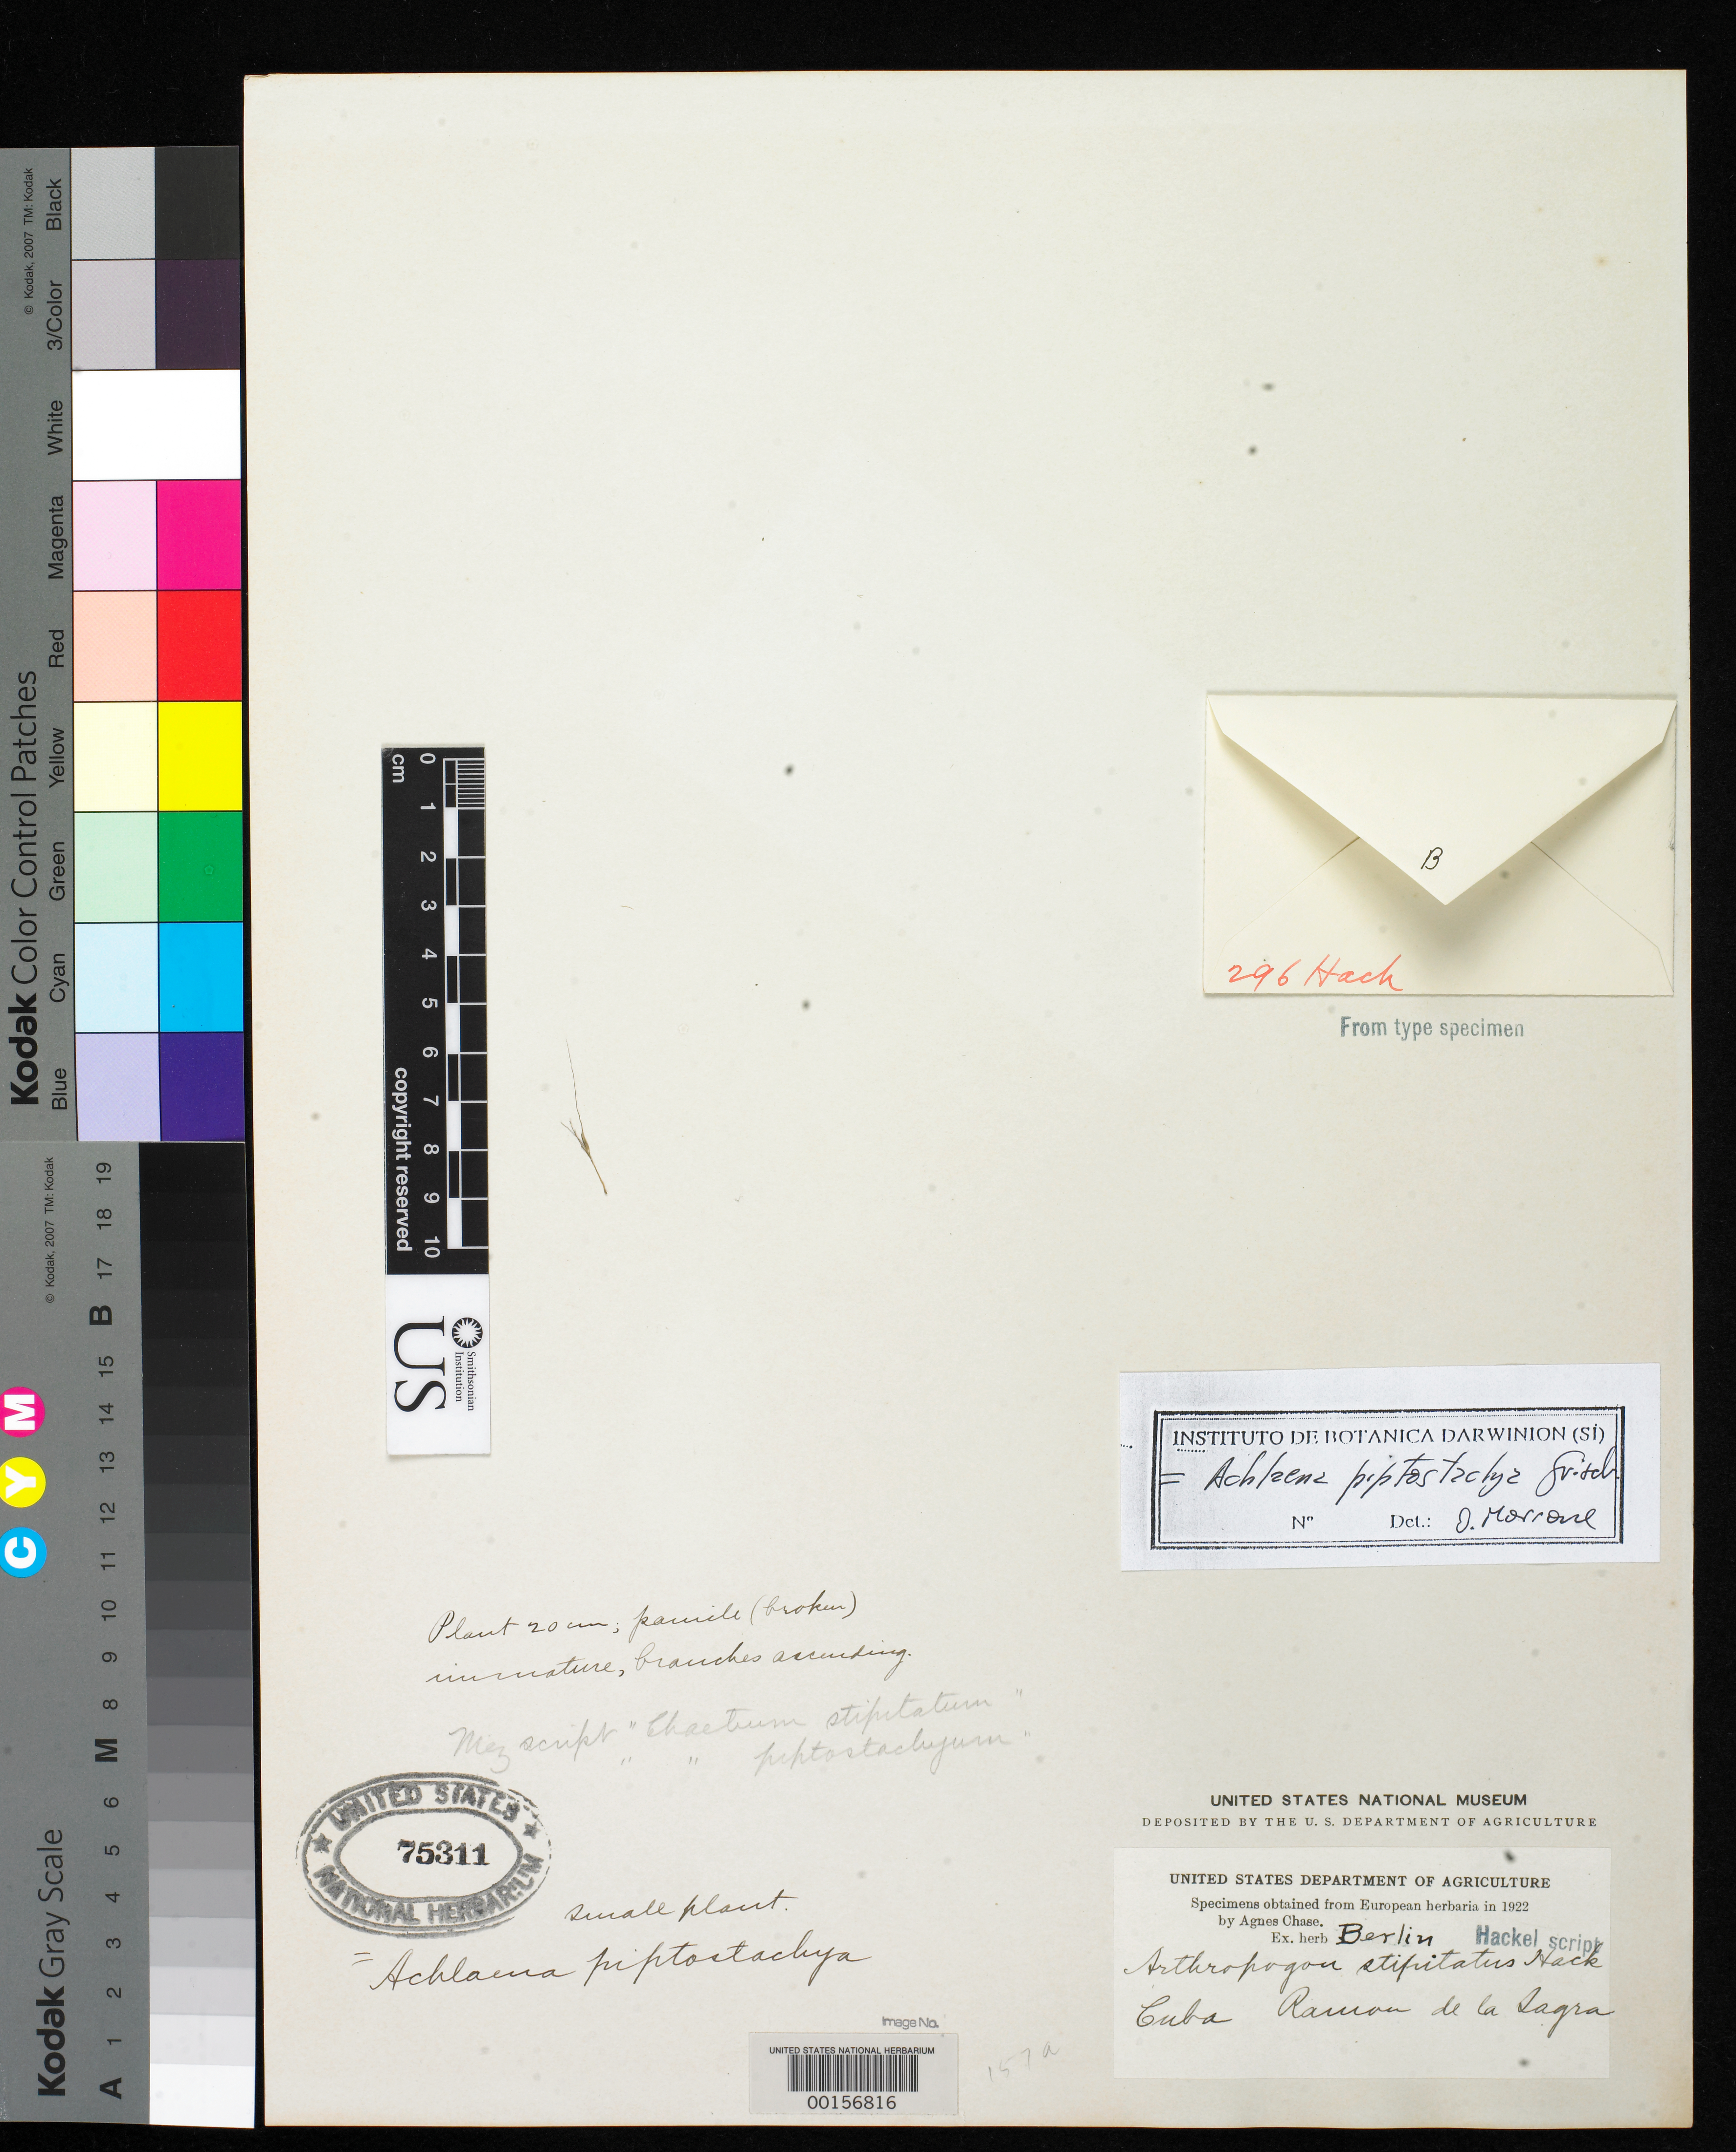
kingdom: Plantae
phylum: Tracheophyta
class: Liliopsida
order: Poales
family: Poaceae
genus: Arthropogon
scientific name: Arthropogon stipitatus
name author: Hack.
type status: Type Fragment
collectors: R. de la Sagra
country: Cuba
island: Greater Antilles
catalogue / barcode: US 75311